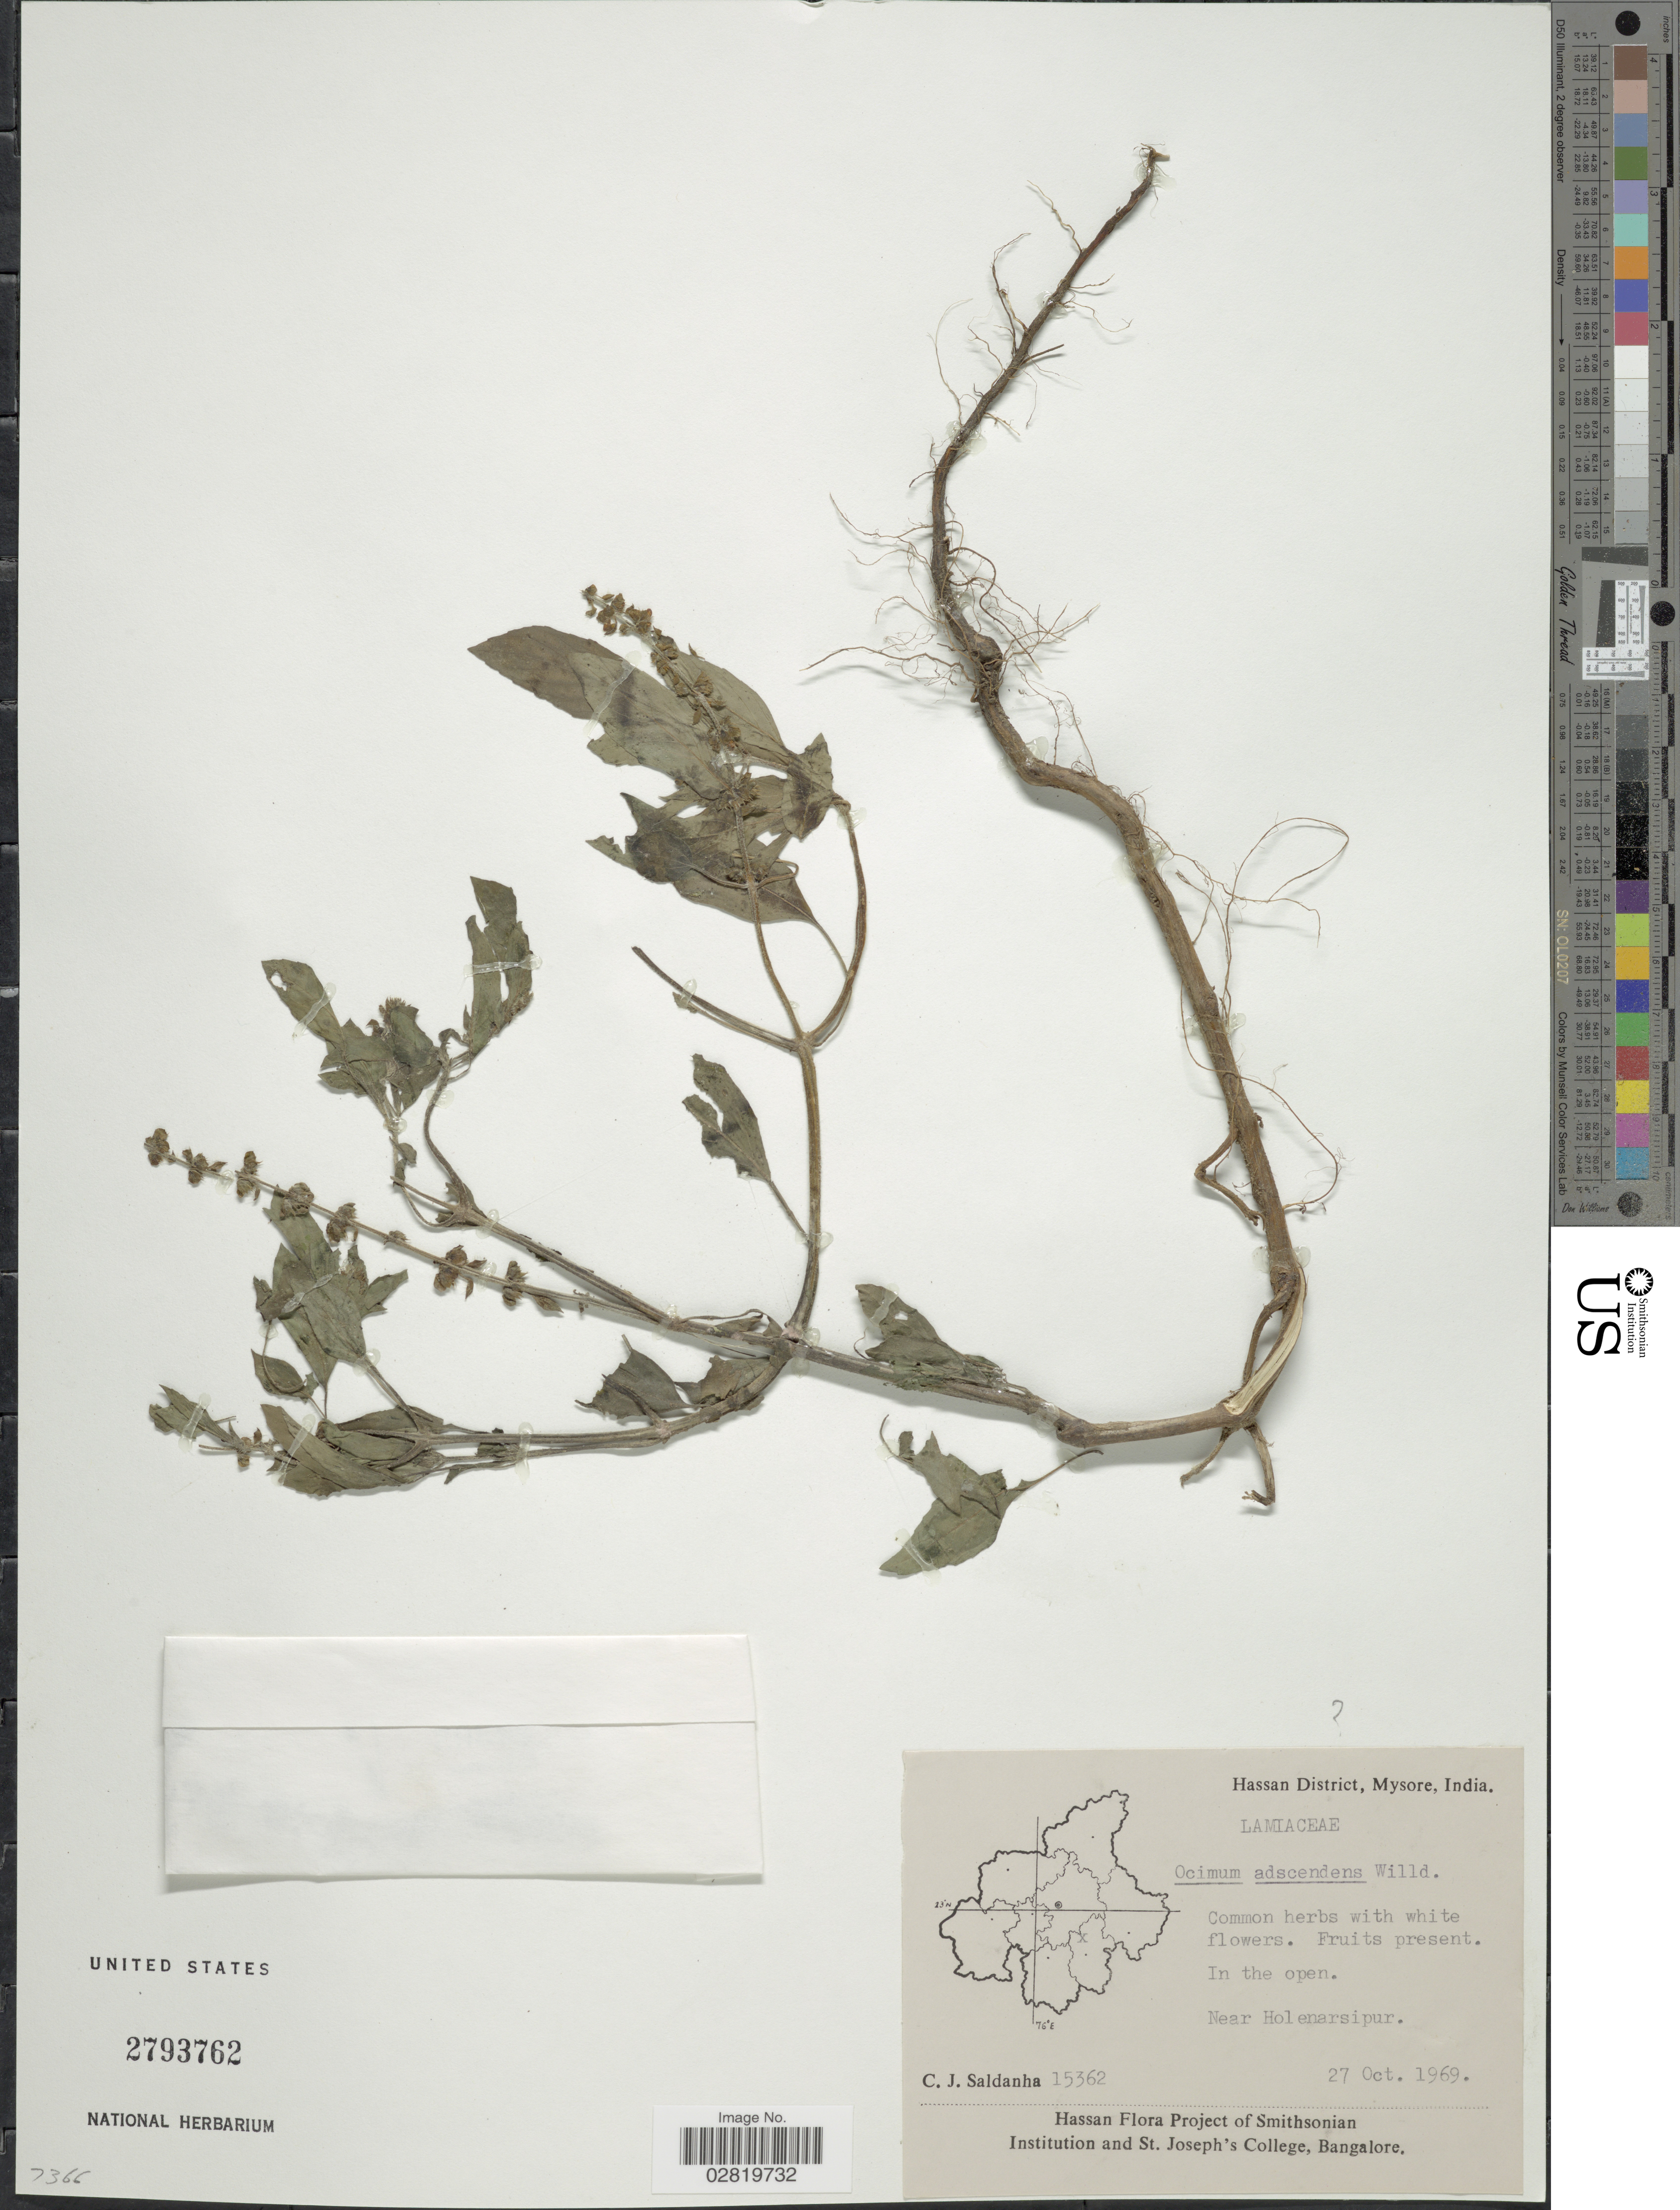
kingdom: Plantae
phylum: Tracheophyta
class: Magnoliopsida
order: Lamiales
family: Lamiaceae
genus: Ocimum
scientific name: Ocimum adscendens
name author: Willd.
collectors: C. J. Saldanha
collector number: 15362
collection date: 1969-10-27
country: India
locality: Hassan District, Mysore, Near Holenarsipur.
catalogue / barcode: US 2793762